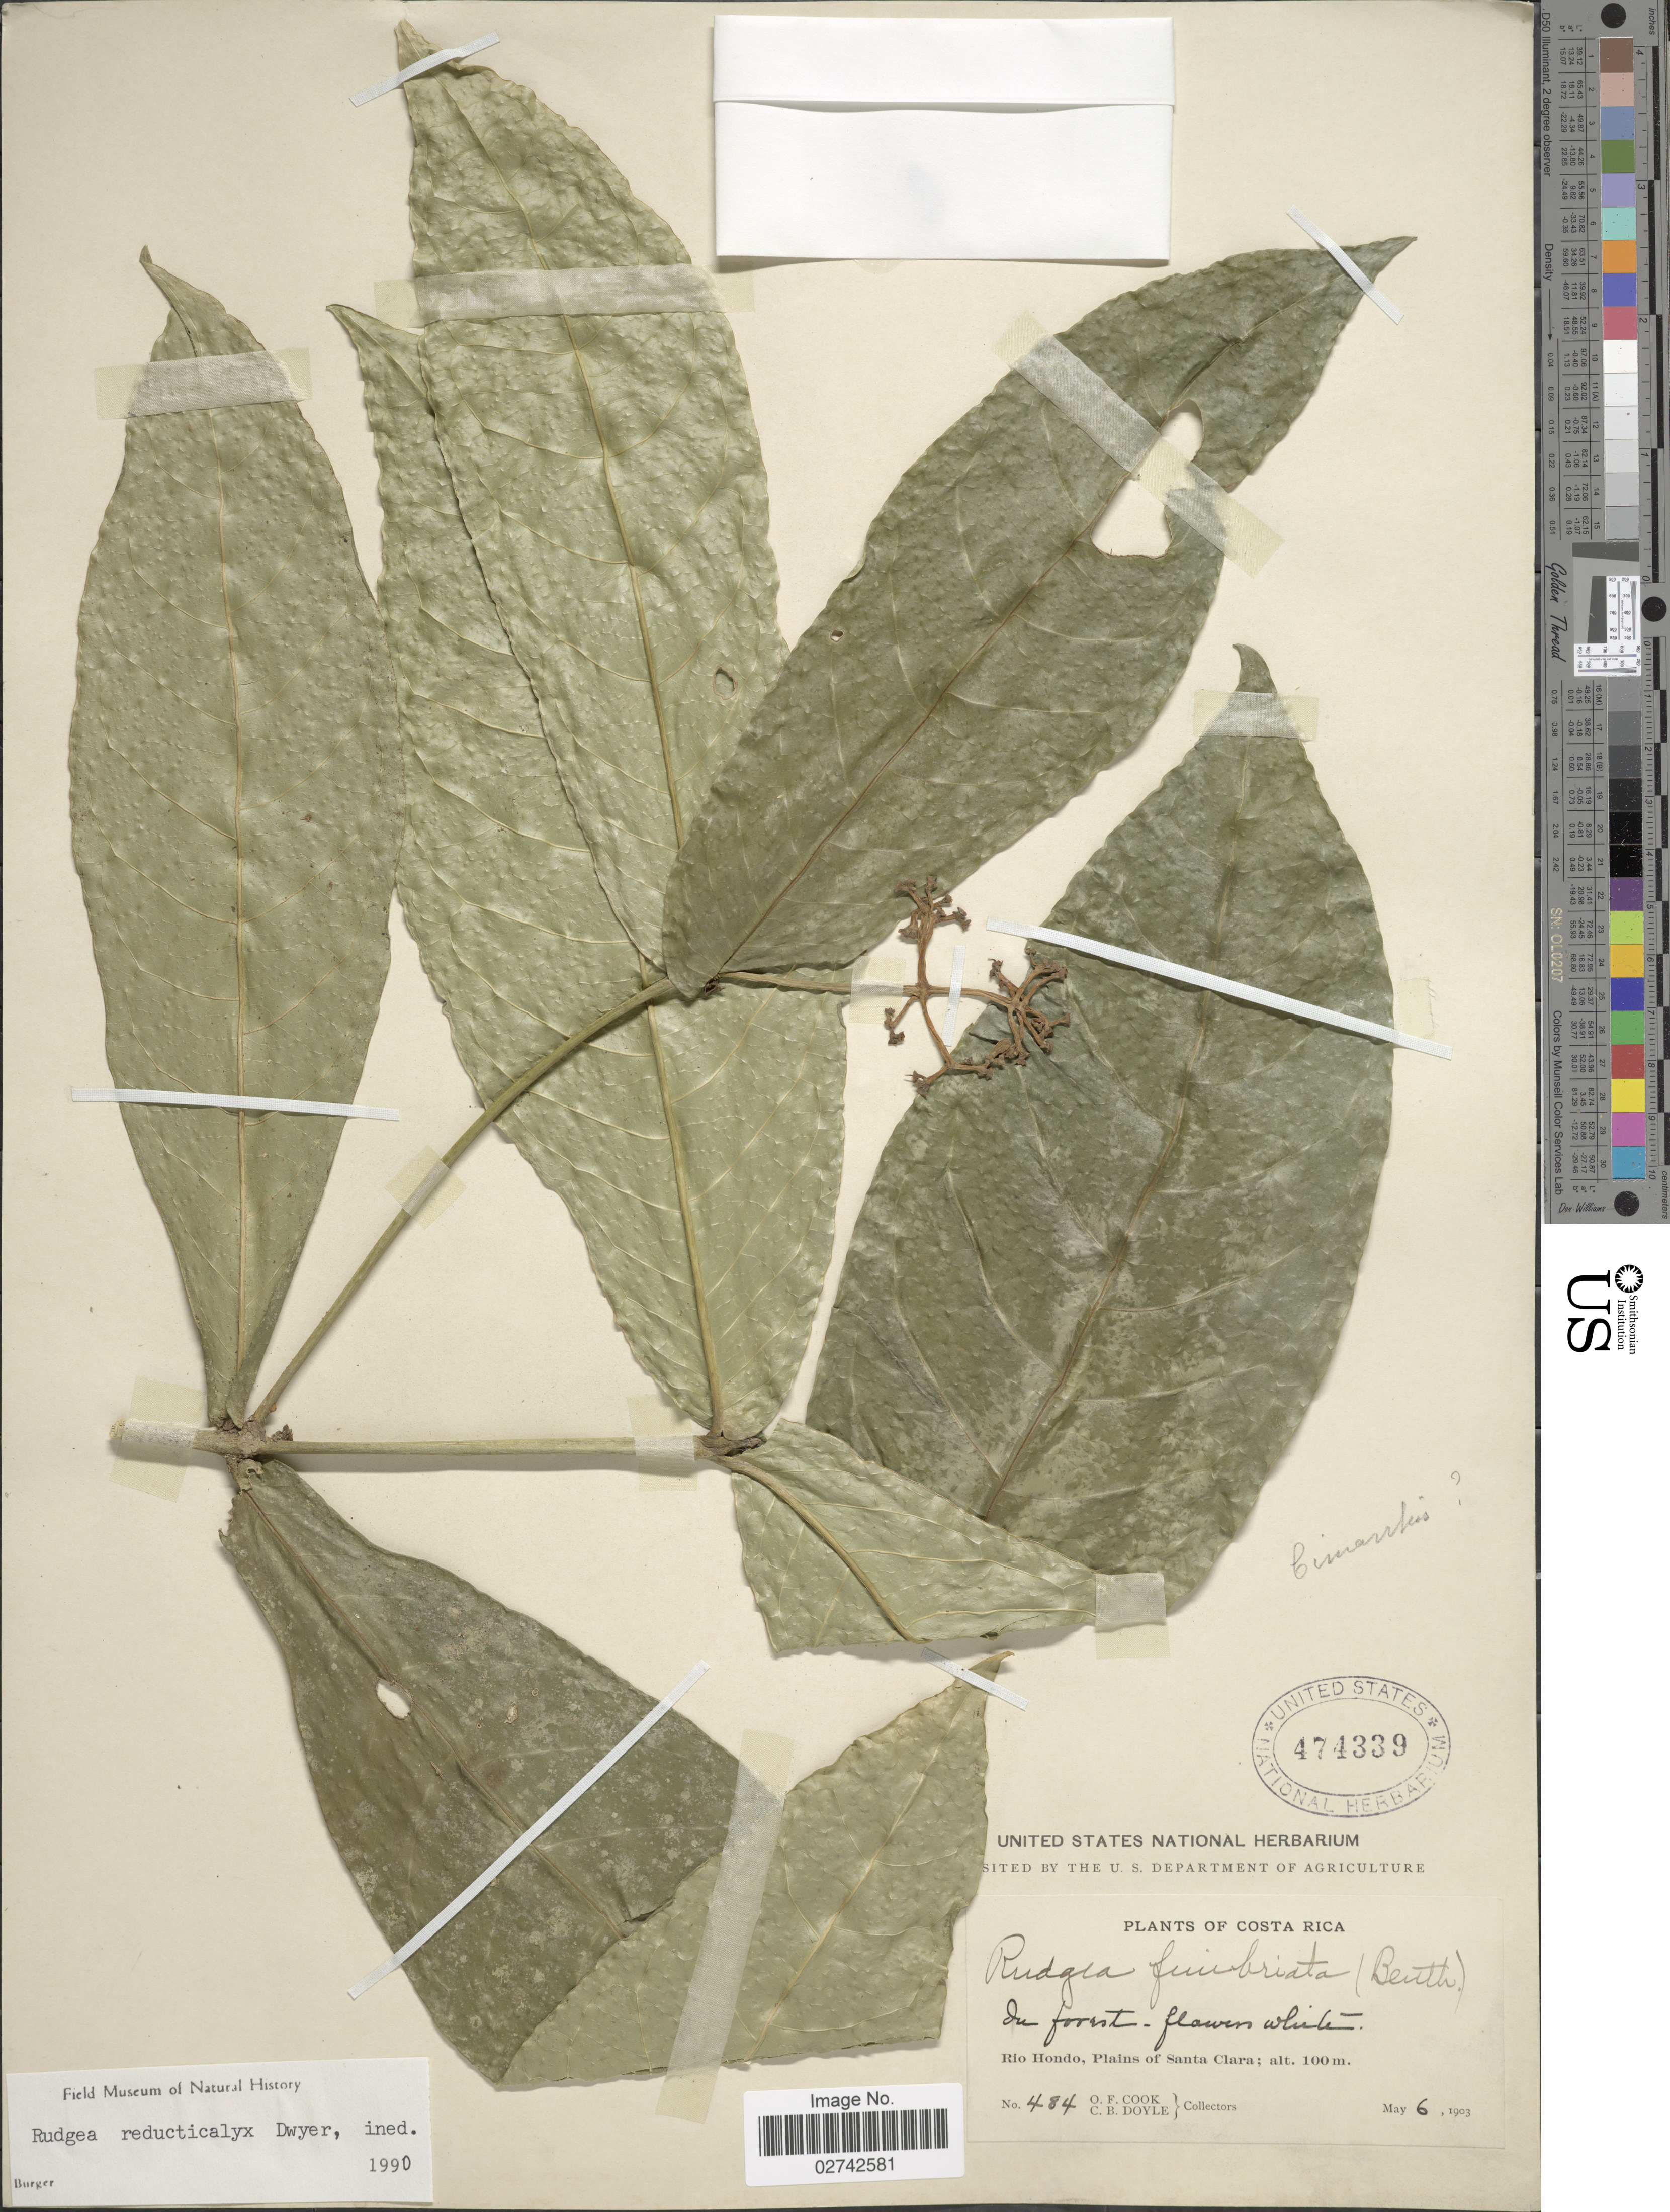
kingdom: Plantae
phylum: Tracheophyta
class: Magnoliopsida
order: Gentianales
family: Rubiaceae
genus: Rudgea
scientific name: Rudgea reducticalyx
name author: Dwyer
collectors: O. F. Cook & C. Doyle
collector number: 484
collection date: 1903-05-06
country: Costa Rica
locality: Rio Hondo, Plains of Santa Clara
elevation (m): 100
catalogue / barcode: US 474339